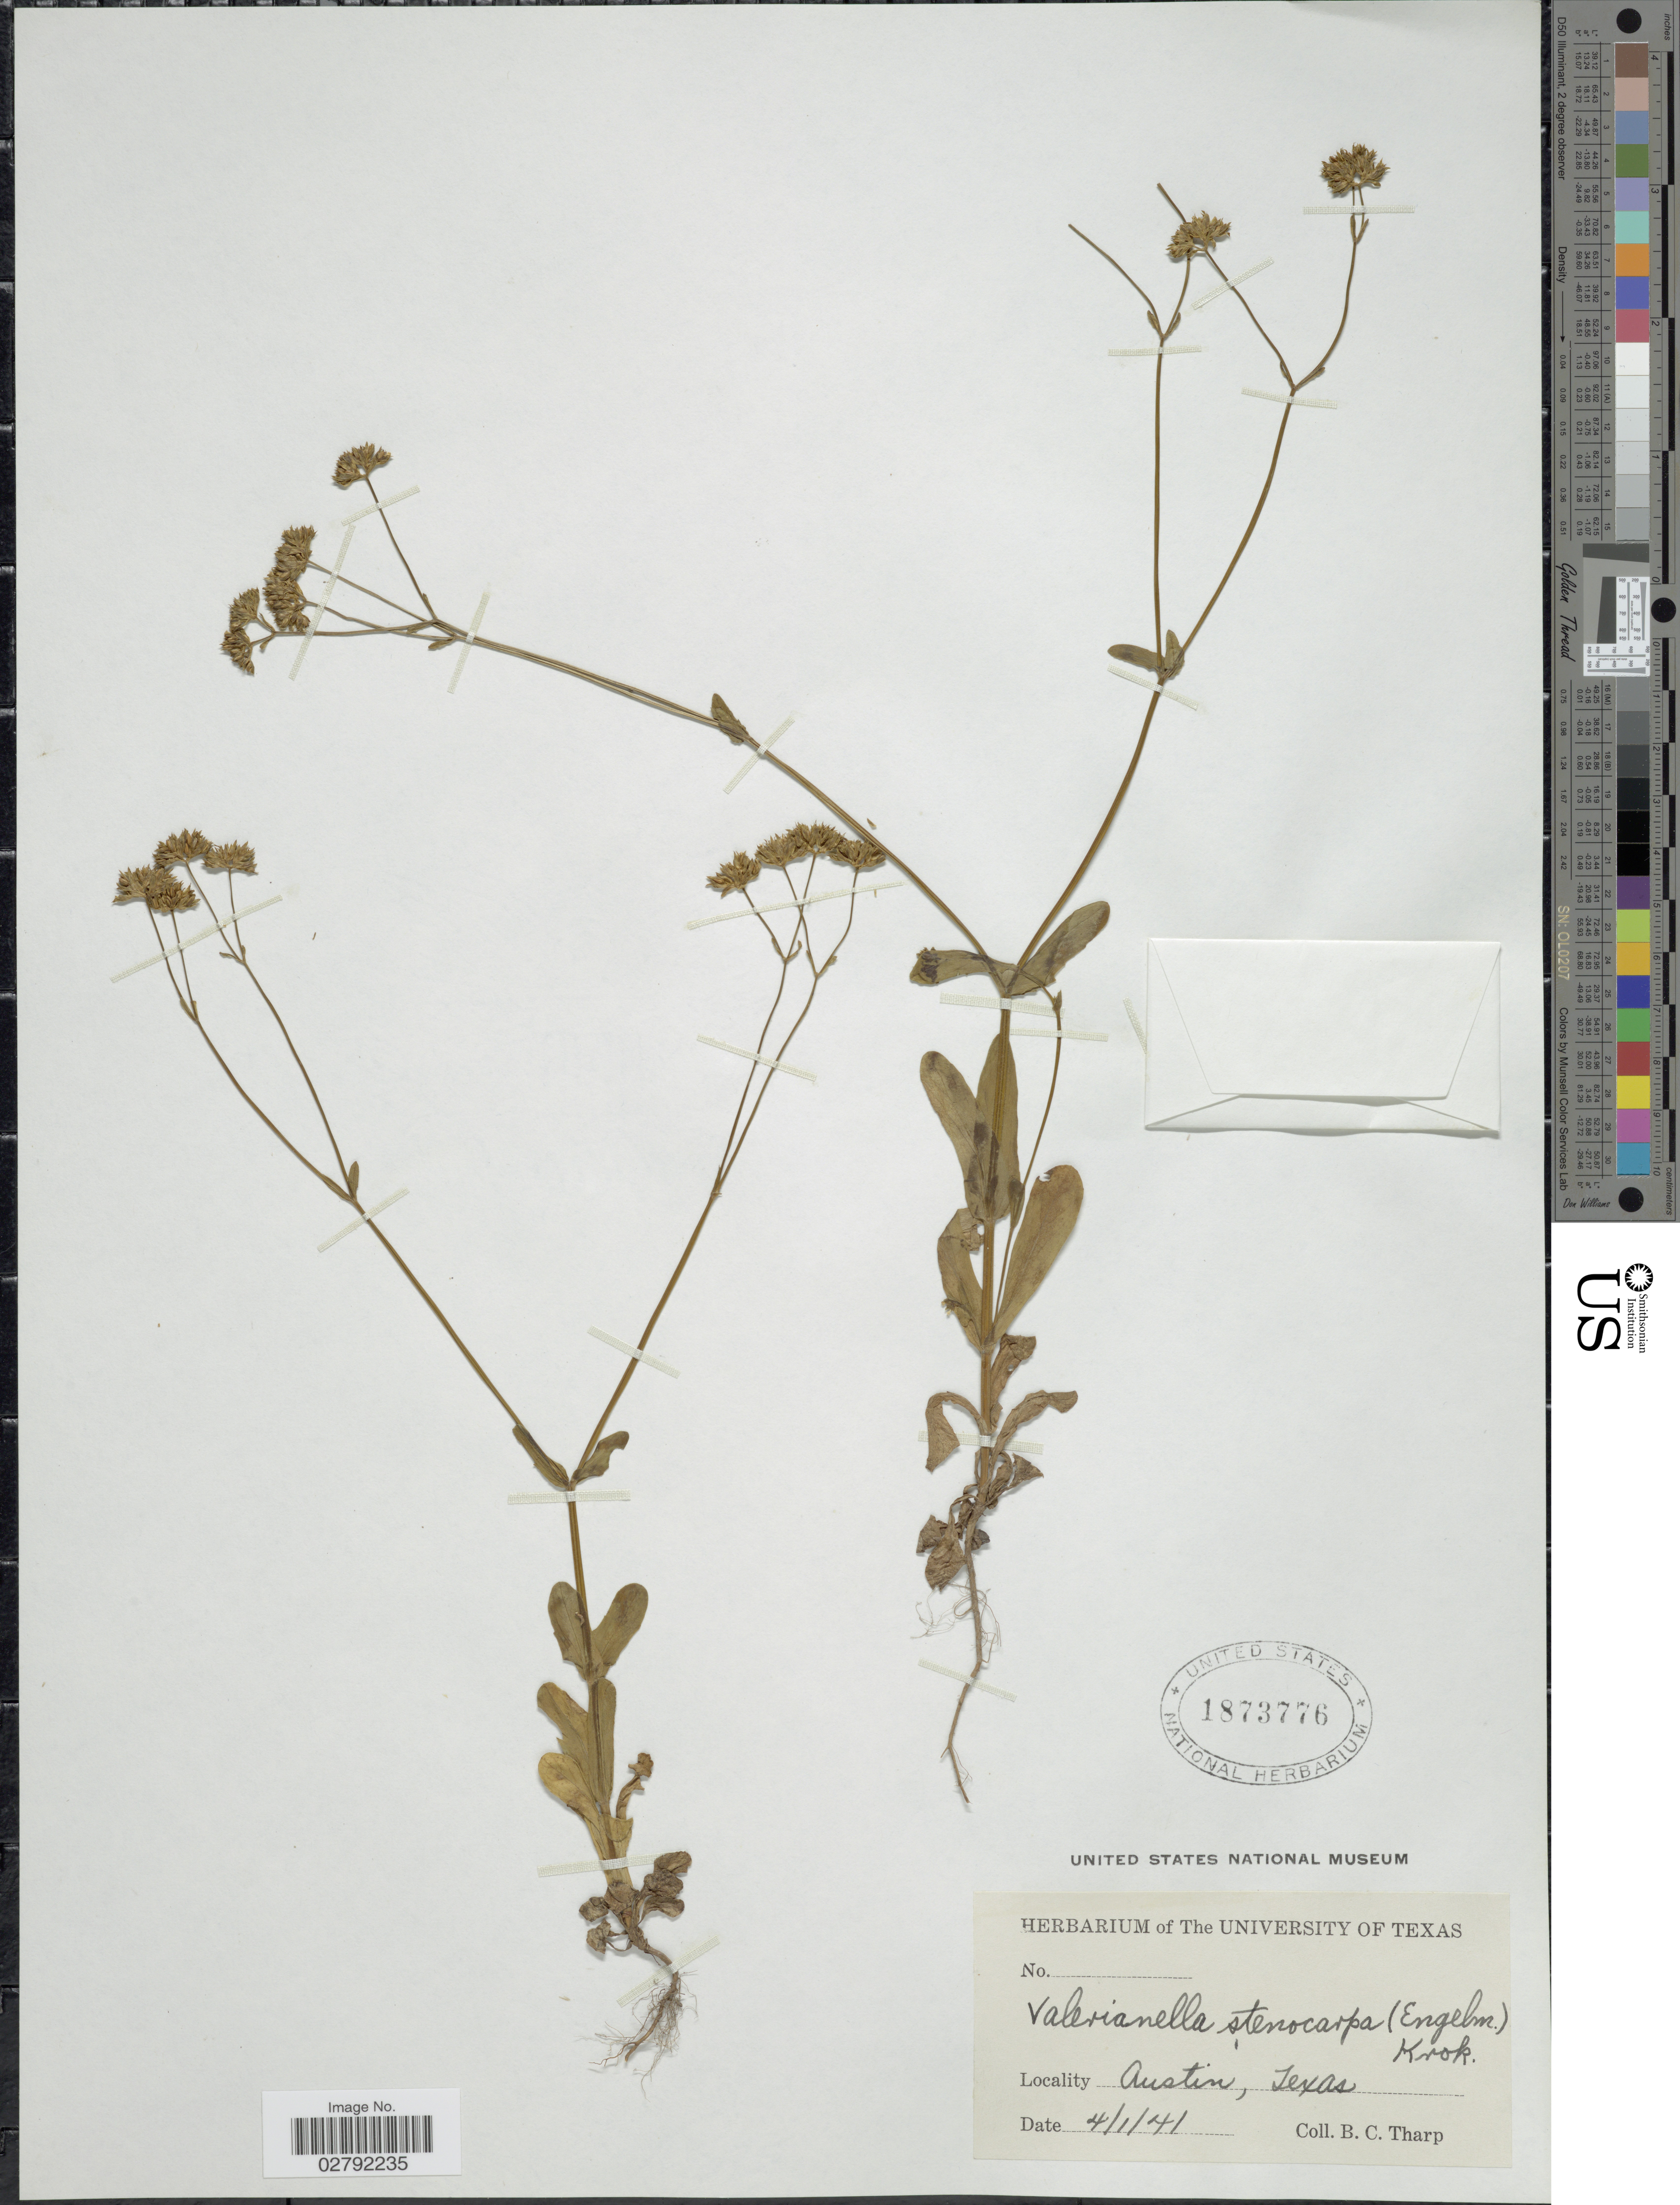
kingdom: Plantae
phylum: Tracheophyta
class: Magnoliopsida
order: Dipsacales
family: Caprifoliaceae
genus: Valerianella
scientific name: Valerianella stenocarpa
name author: (Engelm. ex A. Gray) Krok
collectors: B. C. Tharp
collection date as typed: Transcribed d/m/y: 1/4/41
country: United States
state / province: Texas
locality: Austin.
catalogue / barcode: US 1873776